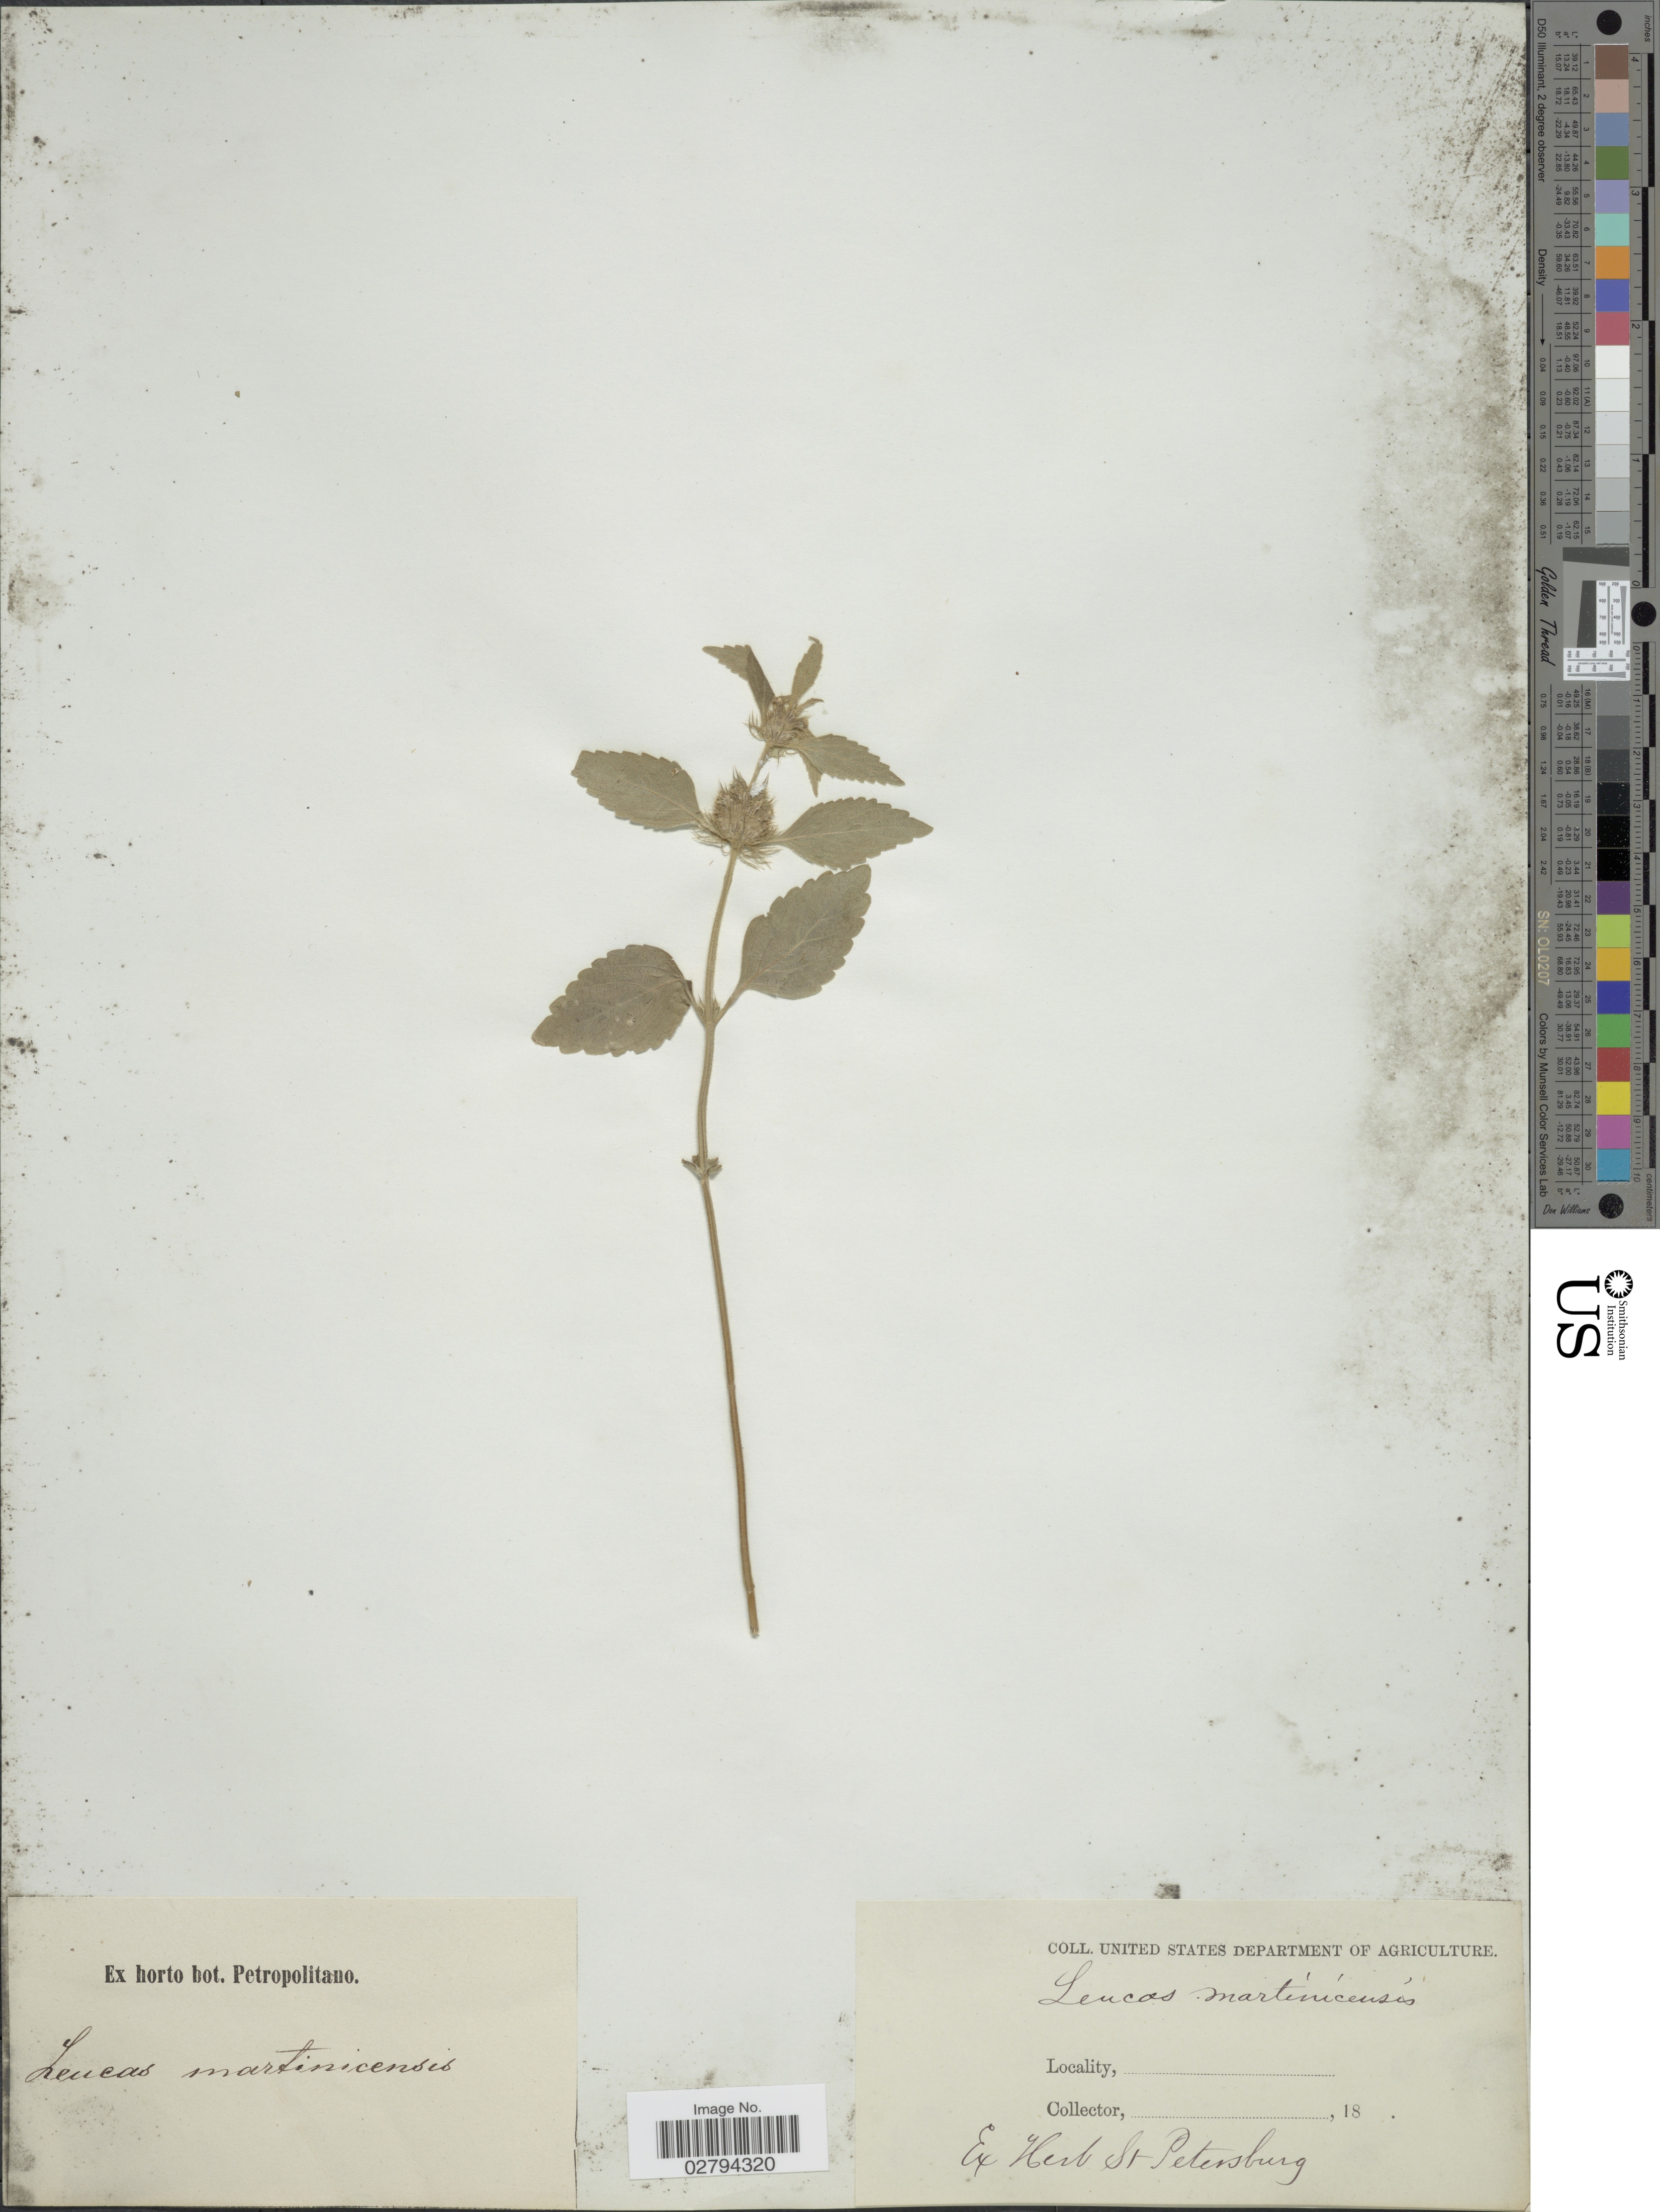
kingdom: Plantae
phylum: Tracheophyta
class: Magnoliopsida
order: Lamiales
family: Lamiaceae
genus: Leucas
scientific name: Leucas martinicensis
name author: (Jacq.) R. Br.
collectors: ex herb. Mus. St. Petersburg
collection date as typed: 18